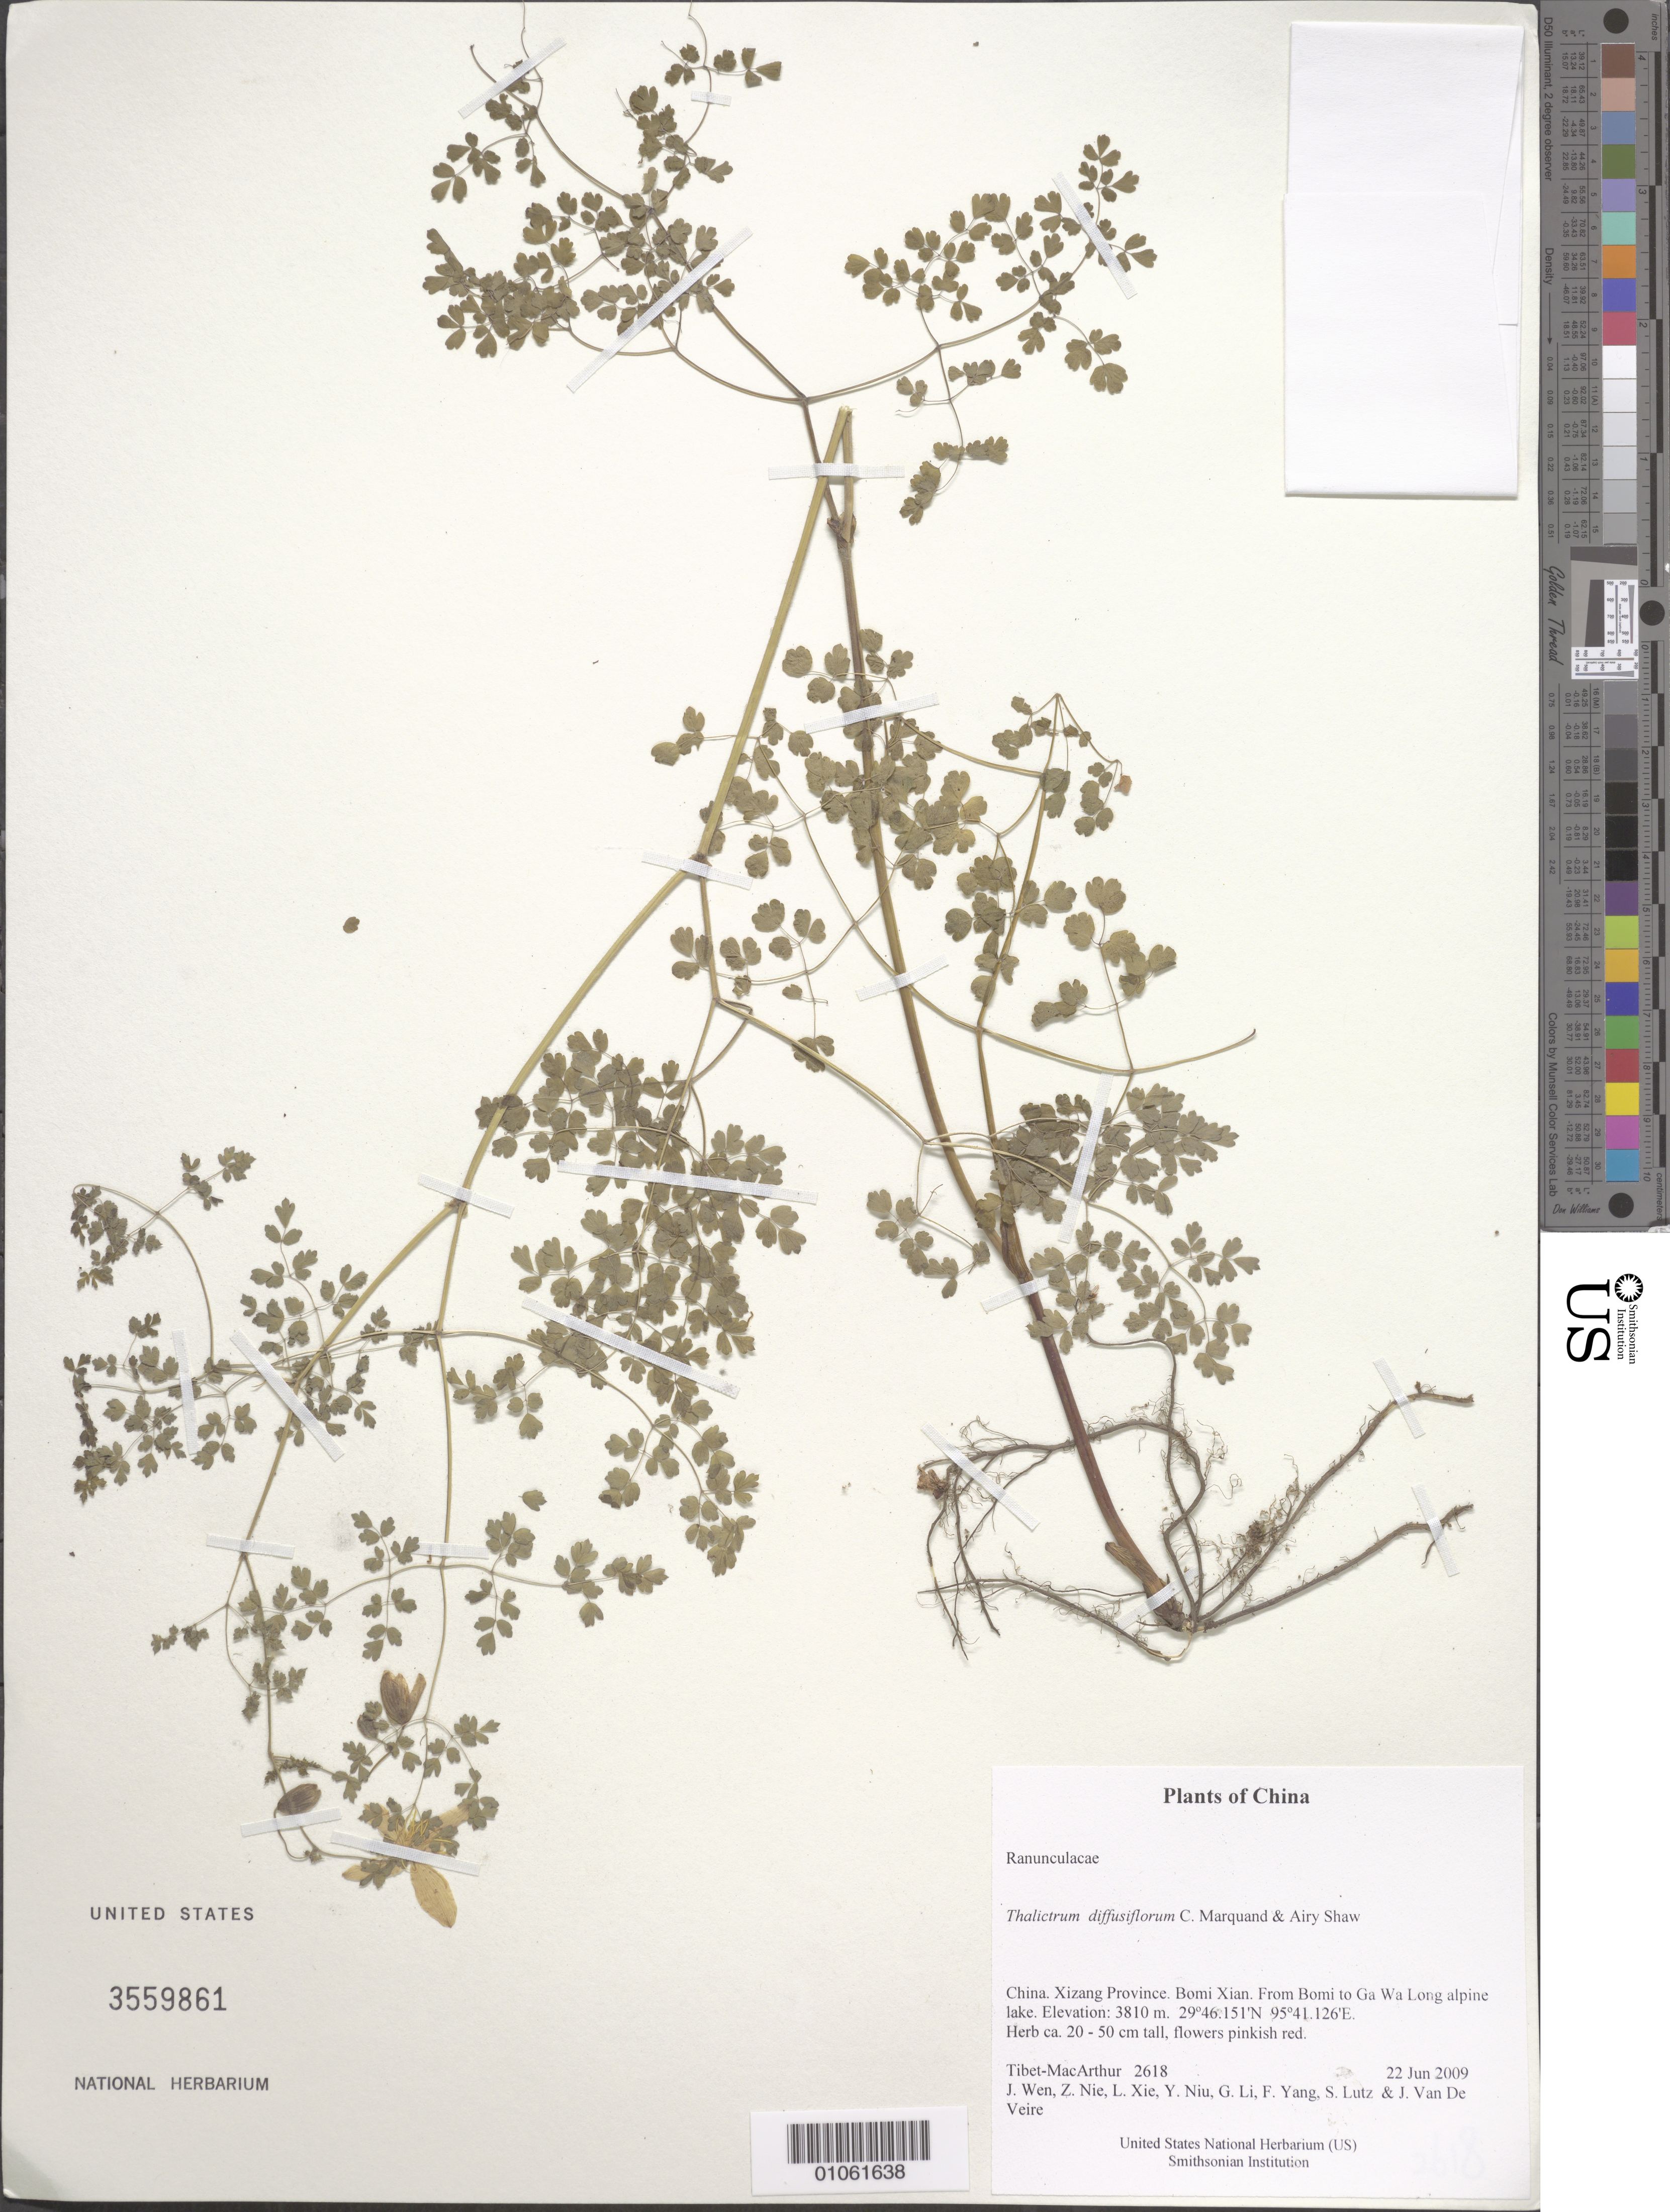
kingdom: Plantae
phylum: Tracheophyta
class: Magnoliopsida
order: Ranunculales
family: Ranunculaceae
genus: Thalictrum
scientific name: Thalictrum diffusiflorum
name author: C. Marquand & Airy Shaw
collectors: Tibet-MacArthur, J. Wen, Z. Nie, L. Xie, Y. Niu, G. Li, F. Yang, S. Lutz & J. Van De Veire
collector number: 2618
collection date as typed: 22 Jun 2009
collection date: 2009-06-22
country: China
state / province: Xizang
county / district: Bomi Xian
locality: From Bomi to Ga Wa Long alpine lake.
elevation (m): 3810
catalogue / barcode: US 3559861